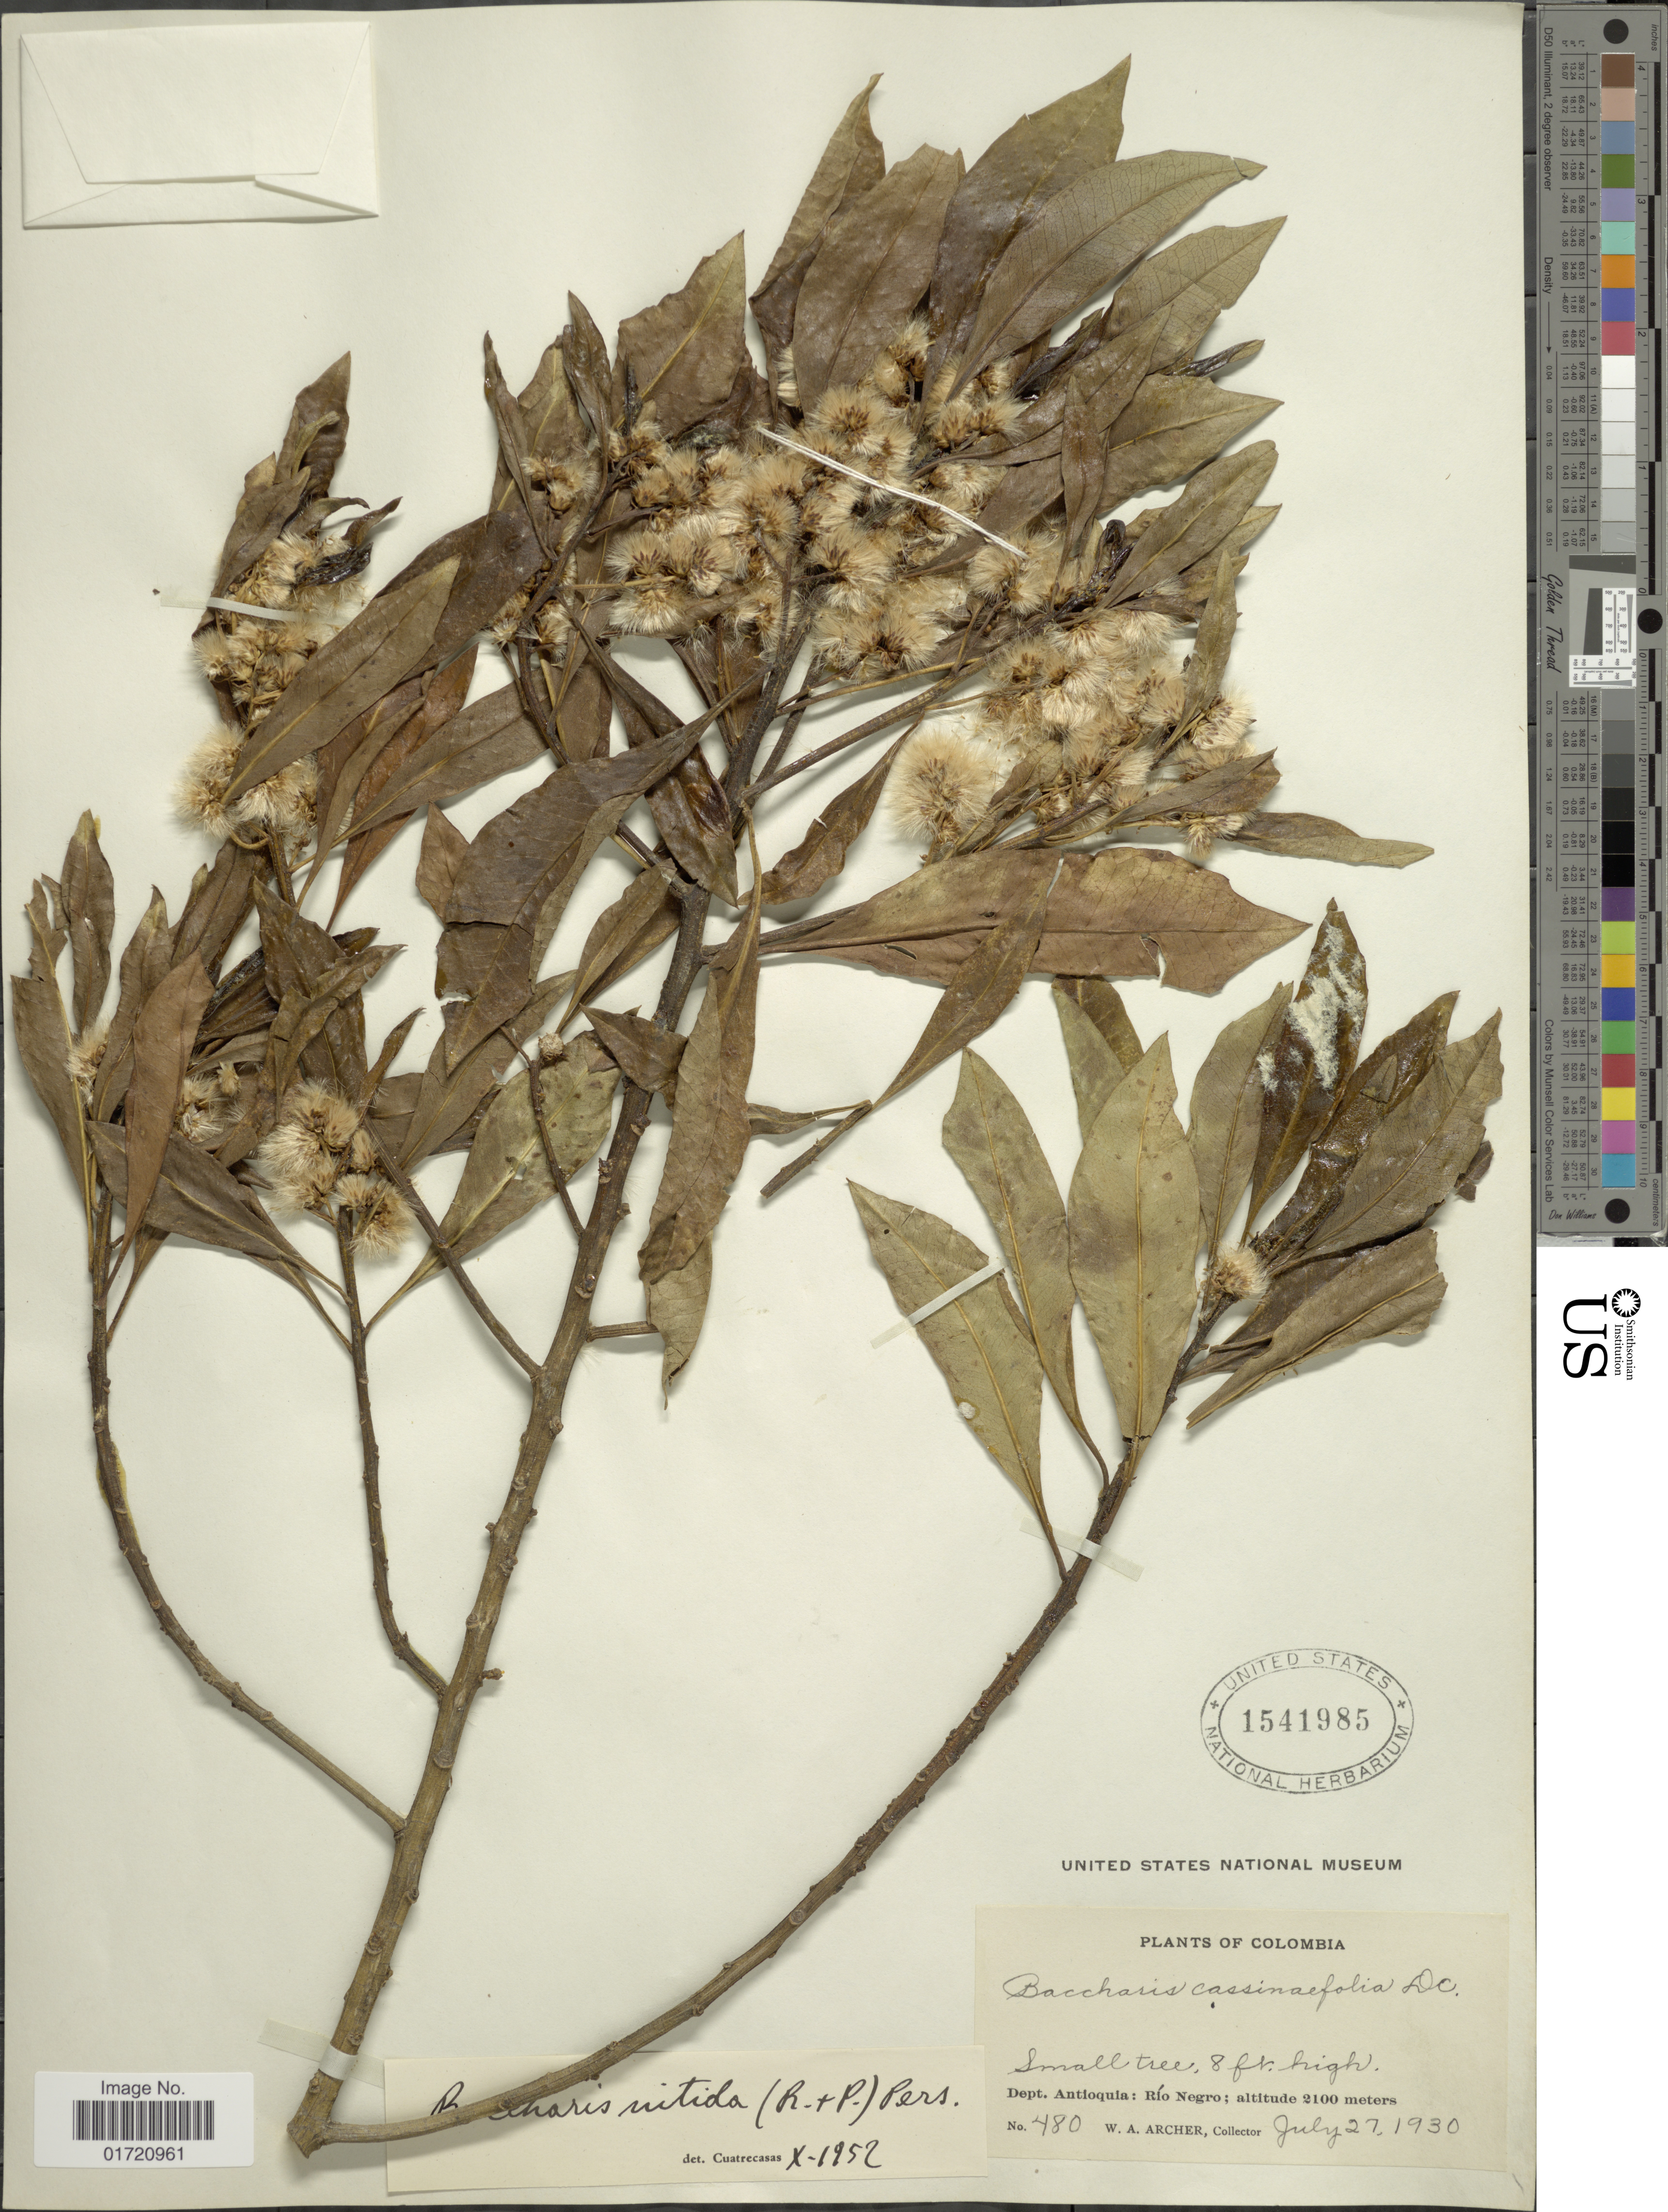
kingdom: Plantae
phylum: Tracheophyta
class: Magnoliopsida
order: Asterales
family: Asteraceae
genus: Baccharis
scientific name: Baccharis nitida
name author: (Ruiz & Pav.) Pers.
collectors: W. A. Archer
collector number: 480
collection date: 1930-07-27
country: Colombia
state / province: Antioquia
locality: Rio Negro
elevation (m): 2100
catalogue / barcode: US 1541985